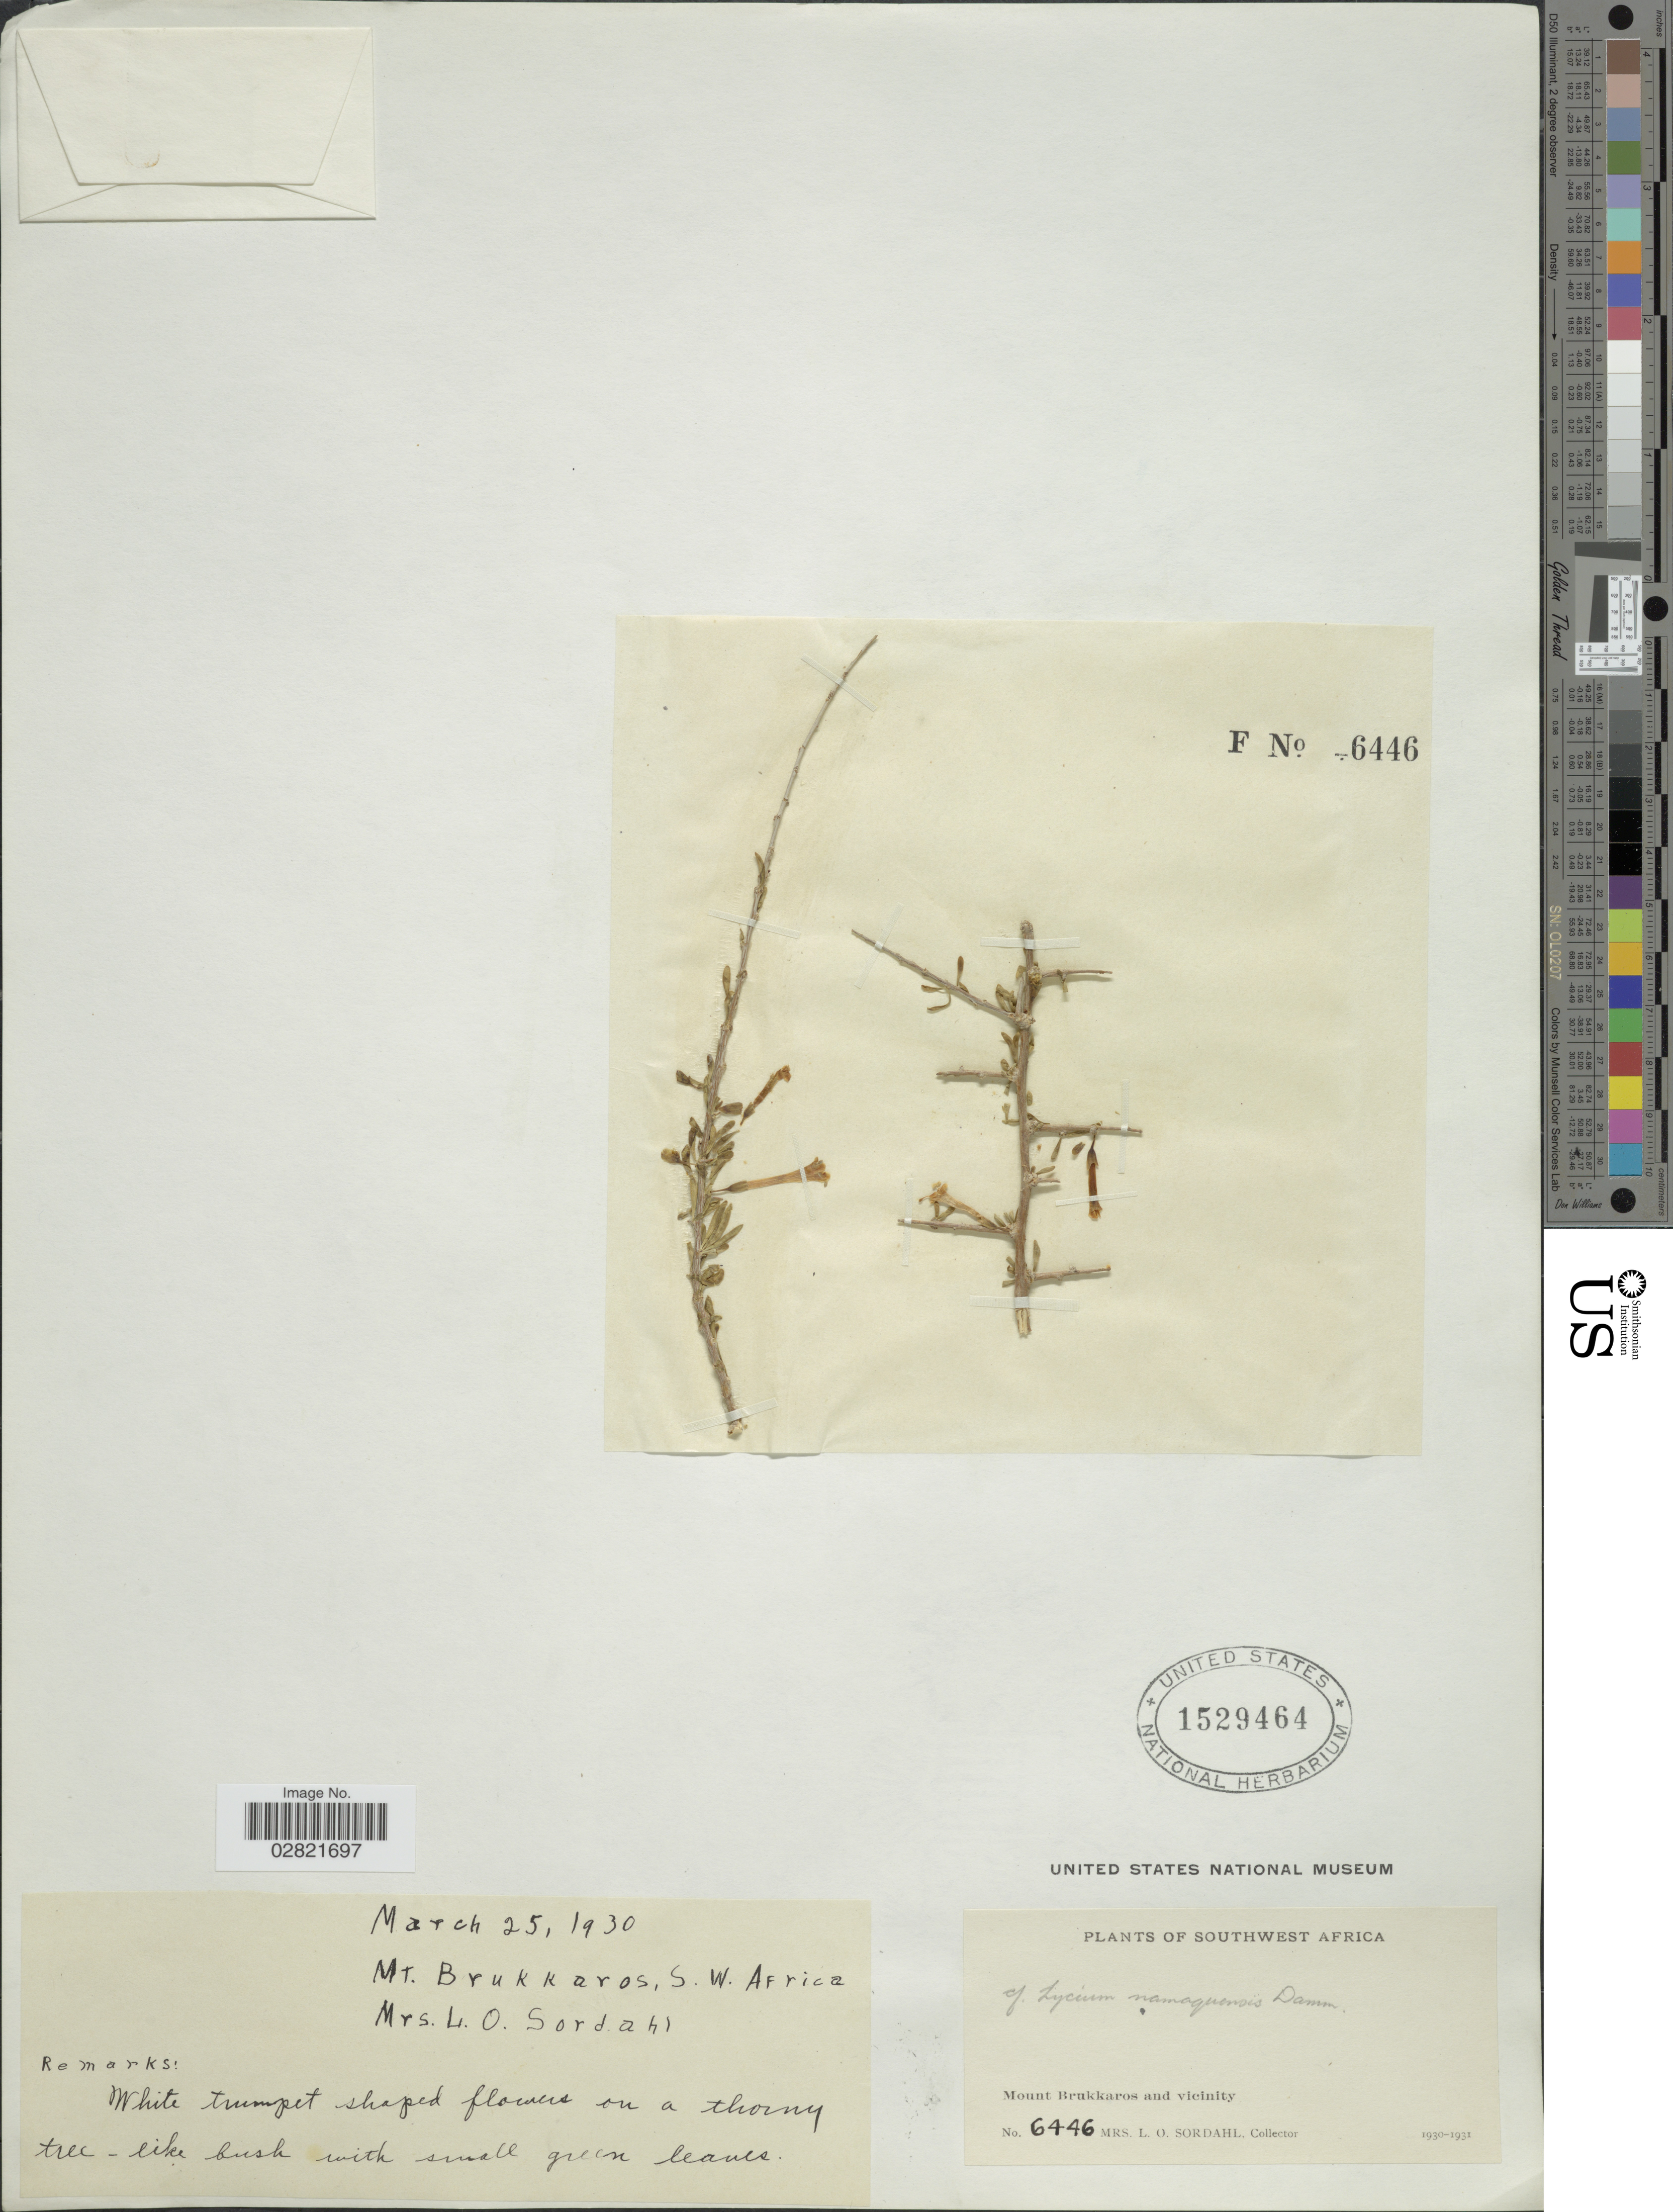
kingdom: Plantae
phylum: Tracheophyta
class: Magnoliopsida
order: Solanales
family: Solanaceae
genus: Lycium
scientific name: Lycium namaquense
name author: Dammer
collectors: L. Sordahl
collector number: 6446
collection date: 1930-03-25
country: Namibia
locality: Southwest Africa. Mount Brukkaros and vicinity.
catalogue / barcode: US 1529464